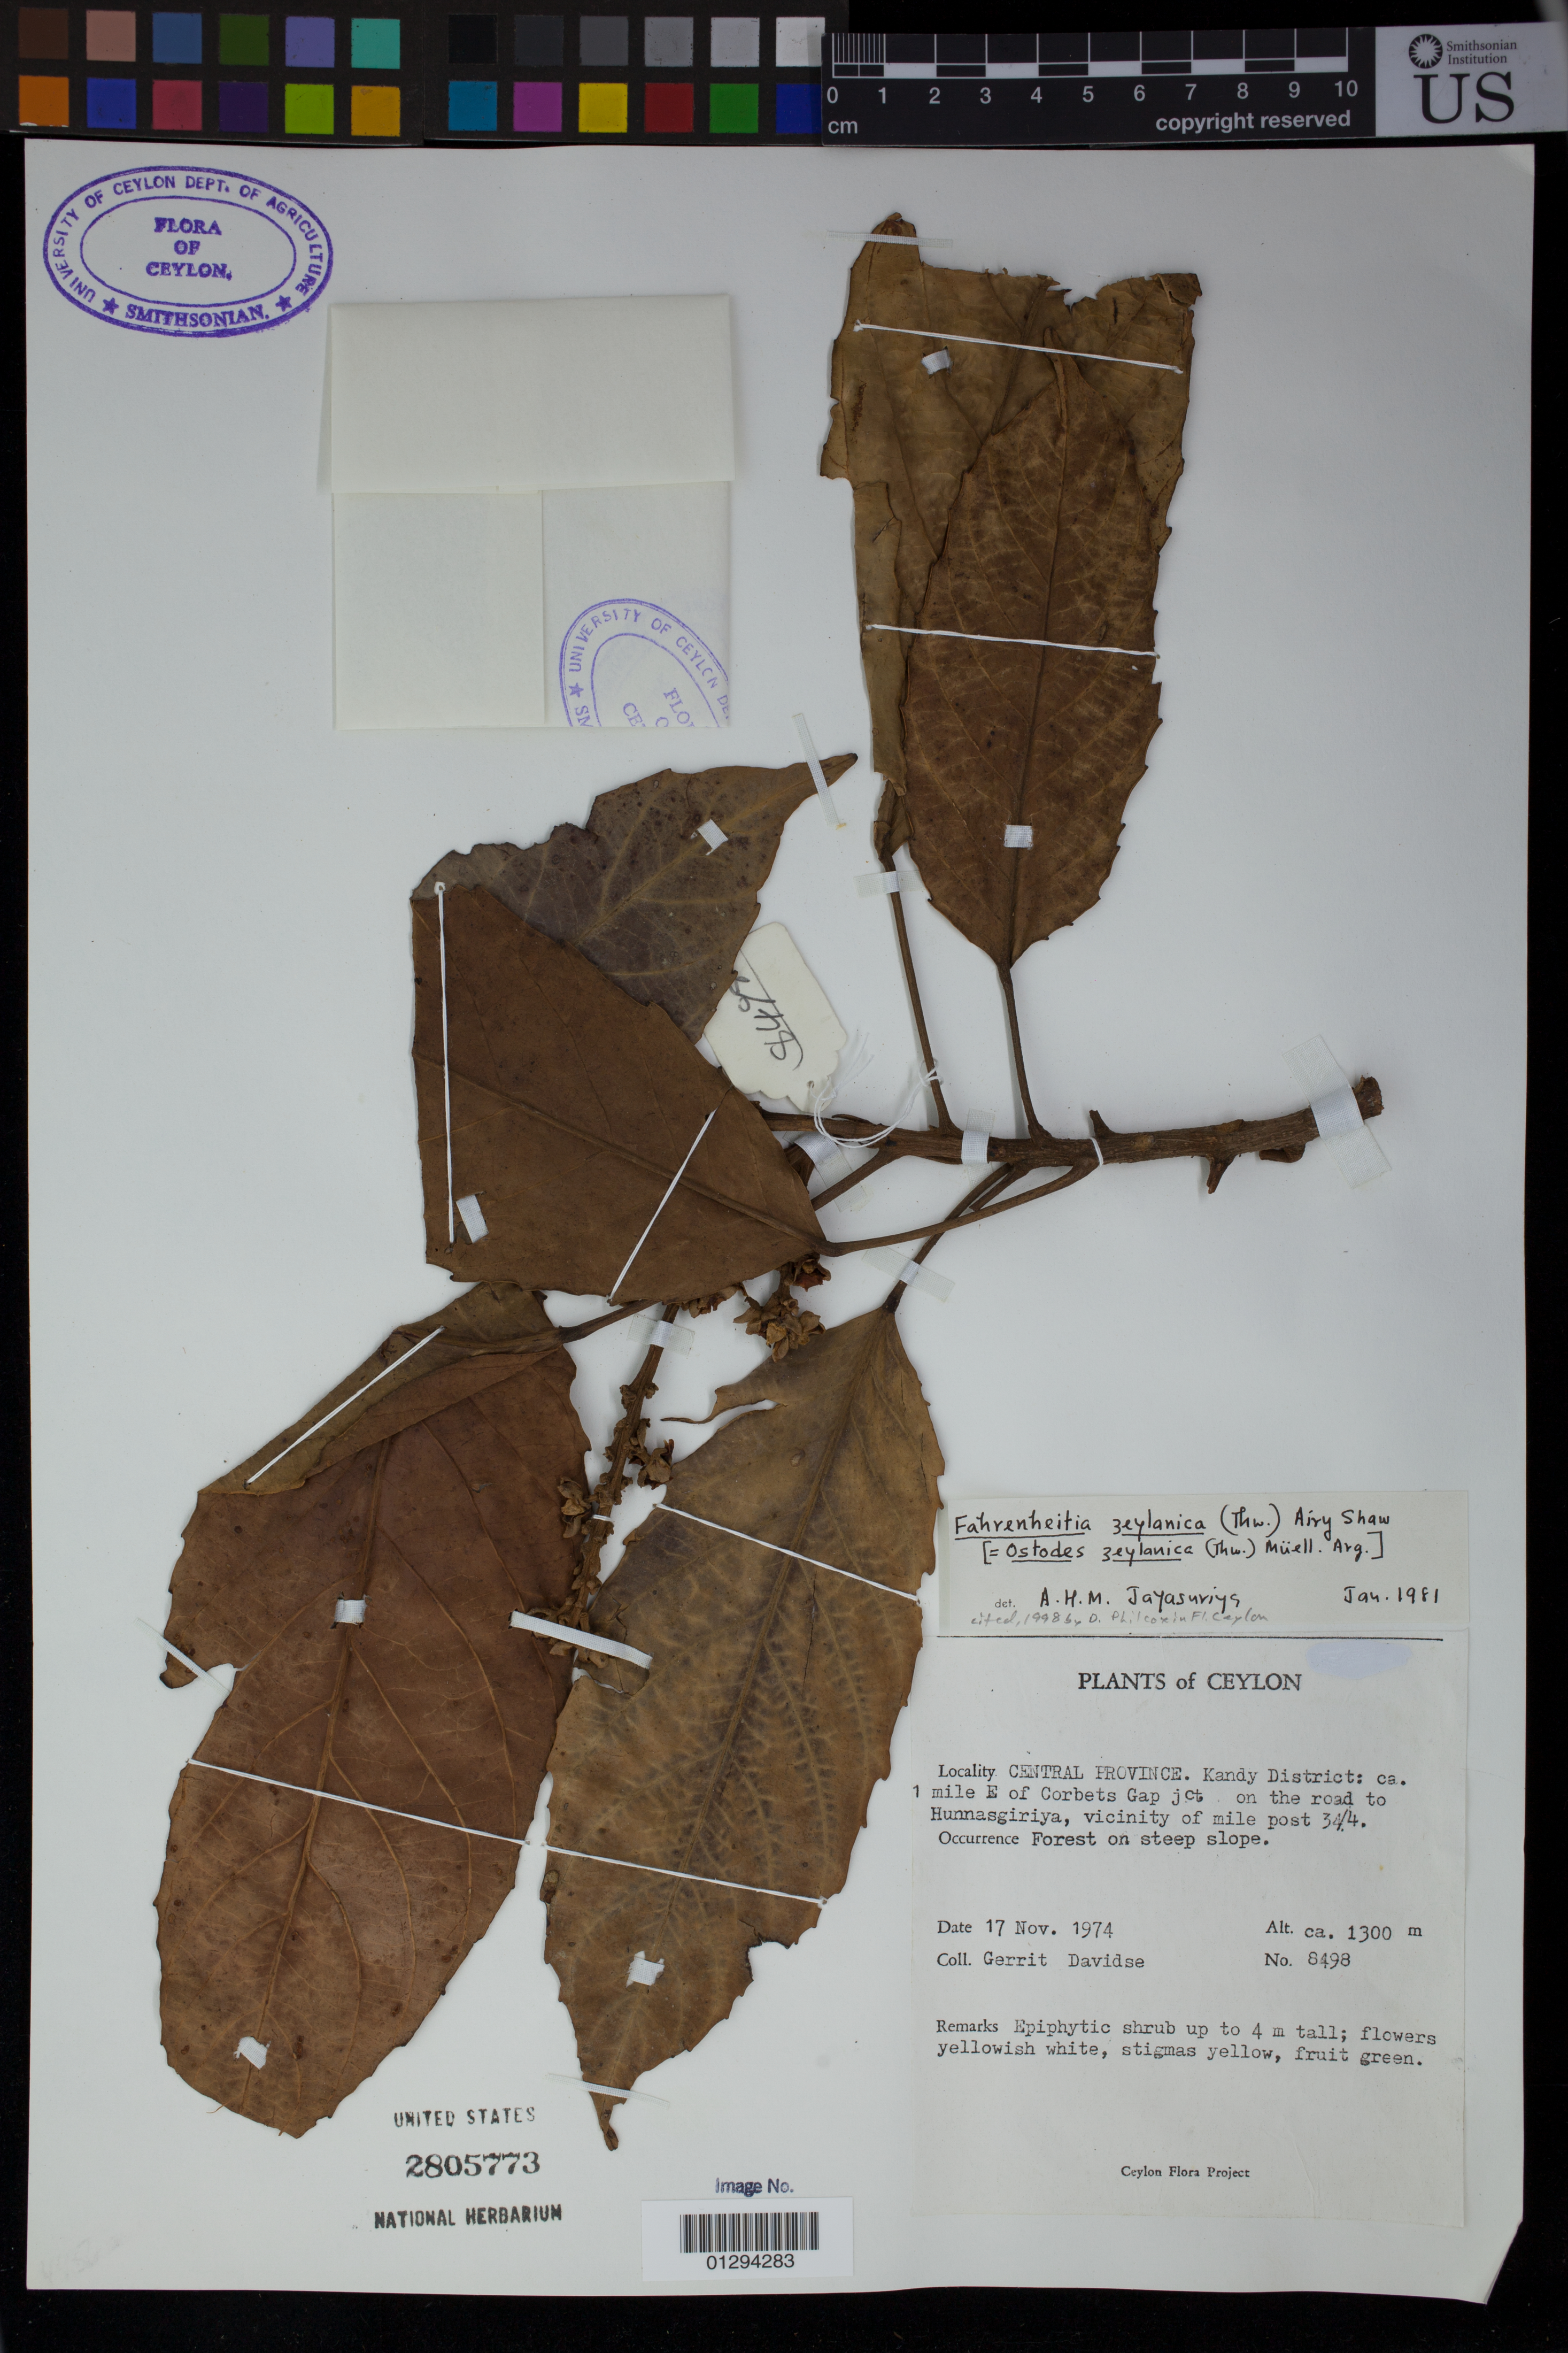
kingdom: Plantae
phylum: Tracheophyta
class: Magnoliopsida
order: Malpighiales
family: Euphorbiaceae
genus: Fahrenheitia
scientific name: Fahrenheitia zeylanica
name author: (Thwaites) Airy Shaw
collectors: G. Davidse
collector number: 8498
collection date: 1974-11-17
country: Sri Lanka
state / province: Central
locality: Central Province. Kandy District: ca. 1 mile E of Corbets Gap jct. on the road to Hunnasgiriya, vicinity of mile post 34/4.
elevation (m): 1300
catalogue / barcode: US 2805773